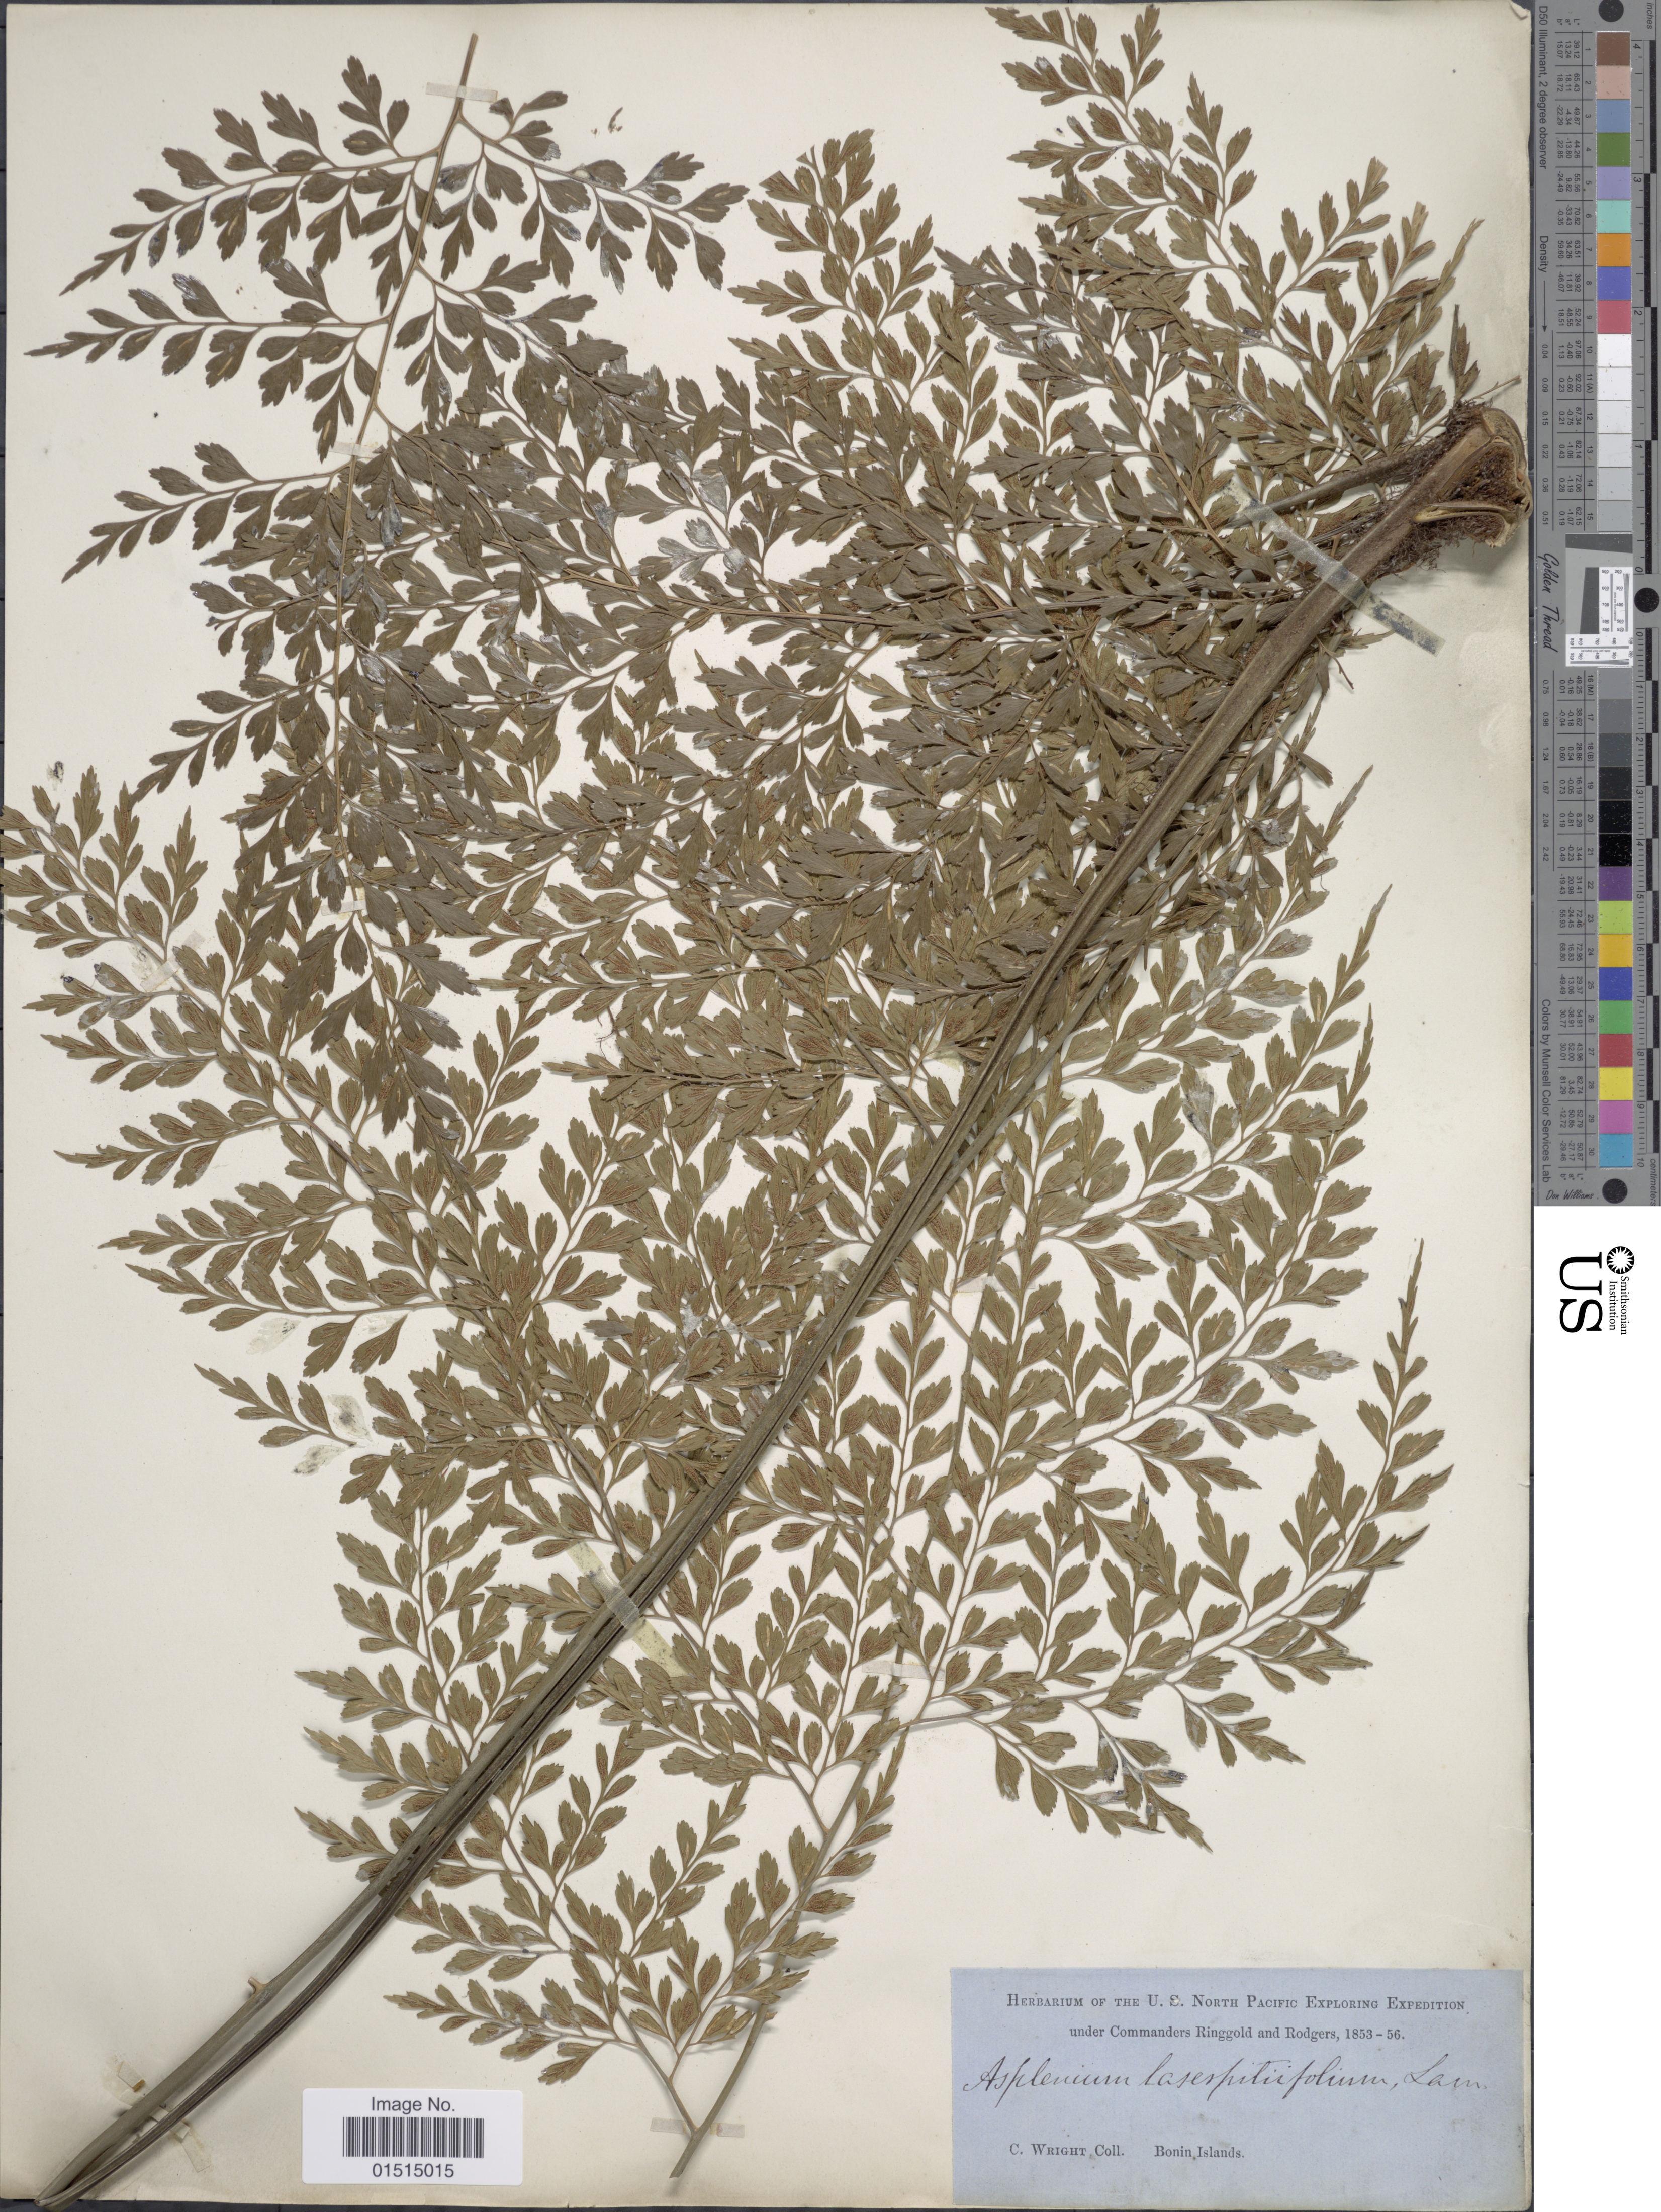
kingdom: Plantae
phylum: Tracheophyta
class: Polypodiopsida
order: Polypodiales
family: Aspleniaceae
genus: Asplenium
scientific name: Asplenium laserpitiifolium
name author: Lam.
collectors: C. Wright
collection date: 1853/1856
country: Japan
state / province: Tokyo, Federal City of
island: Bonin Islands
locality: Bonin Islands